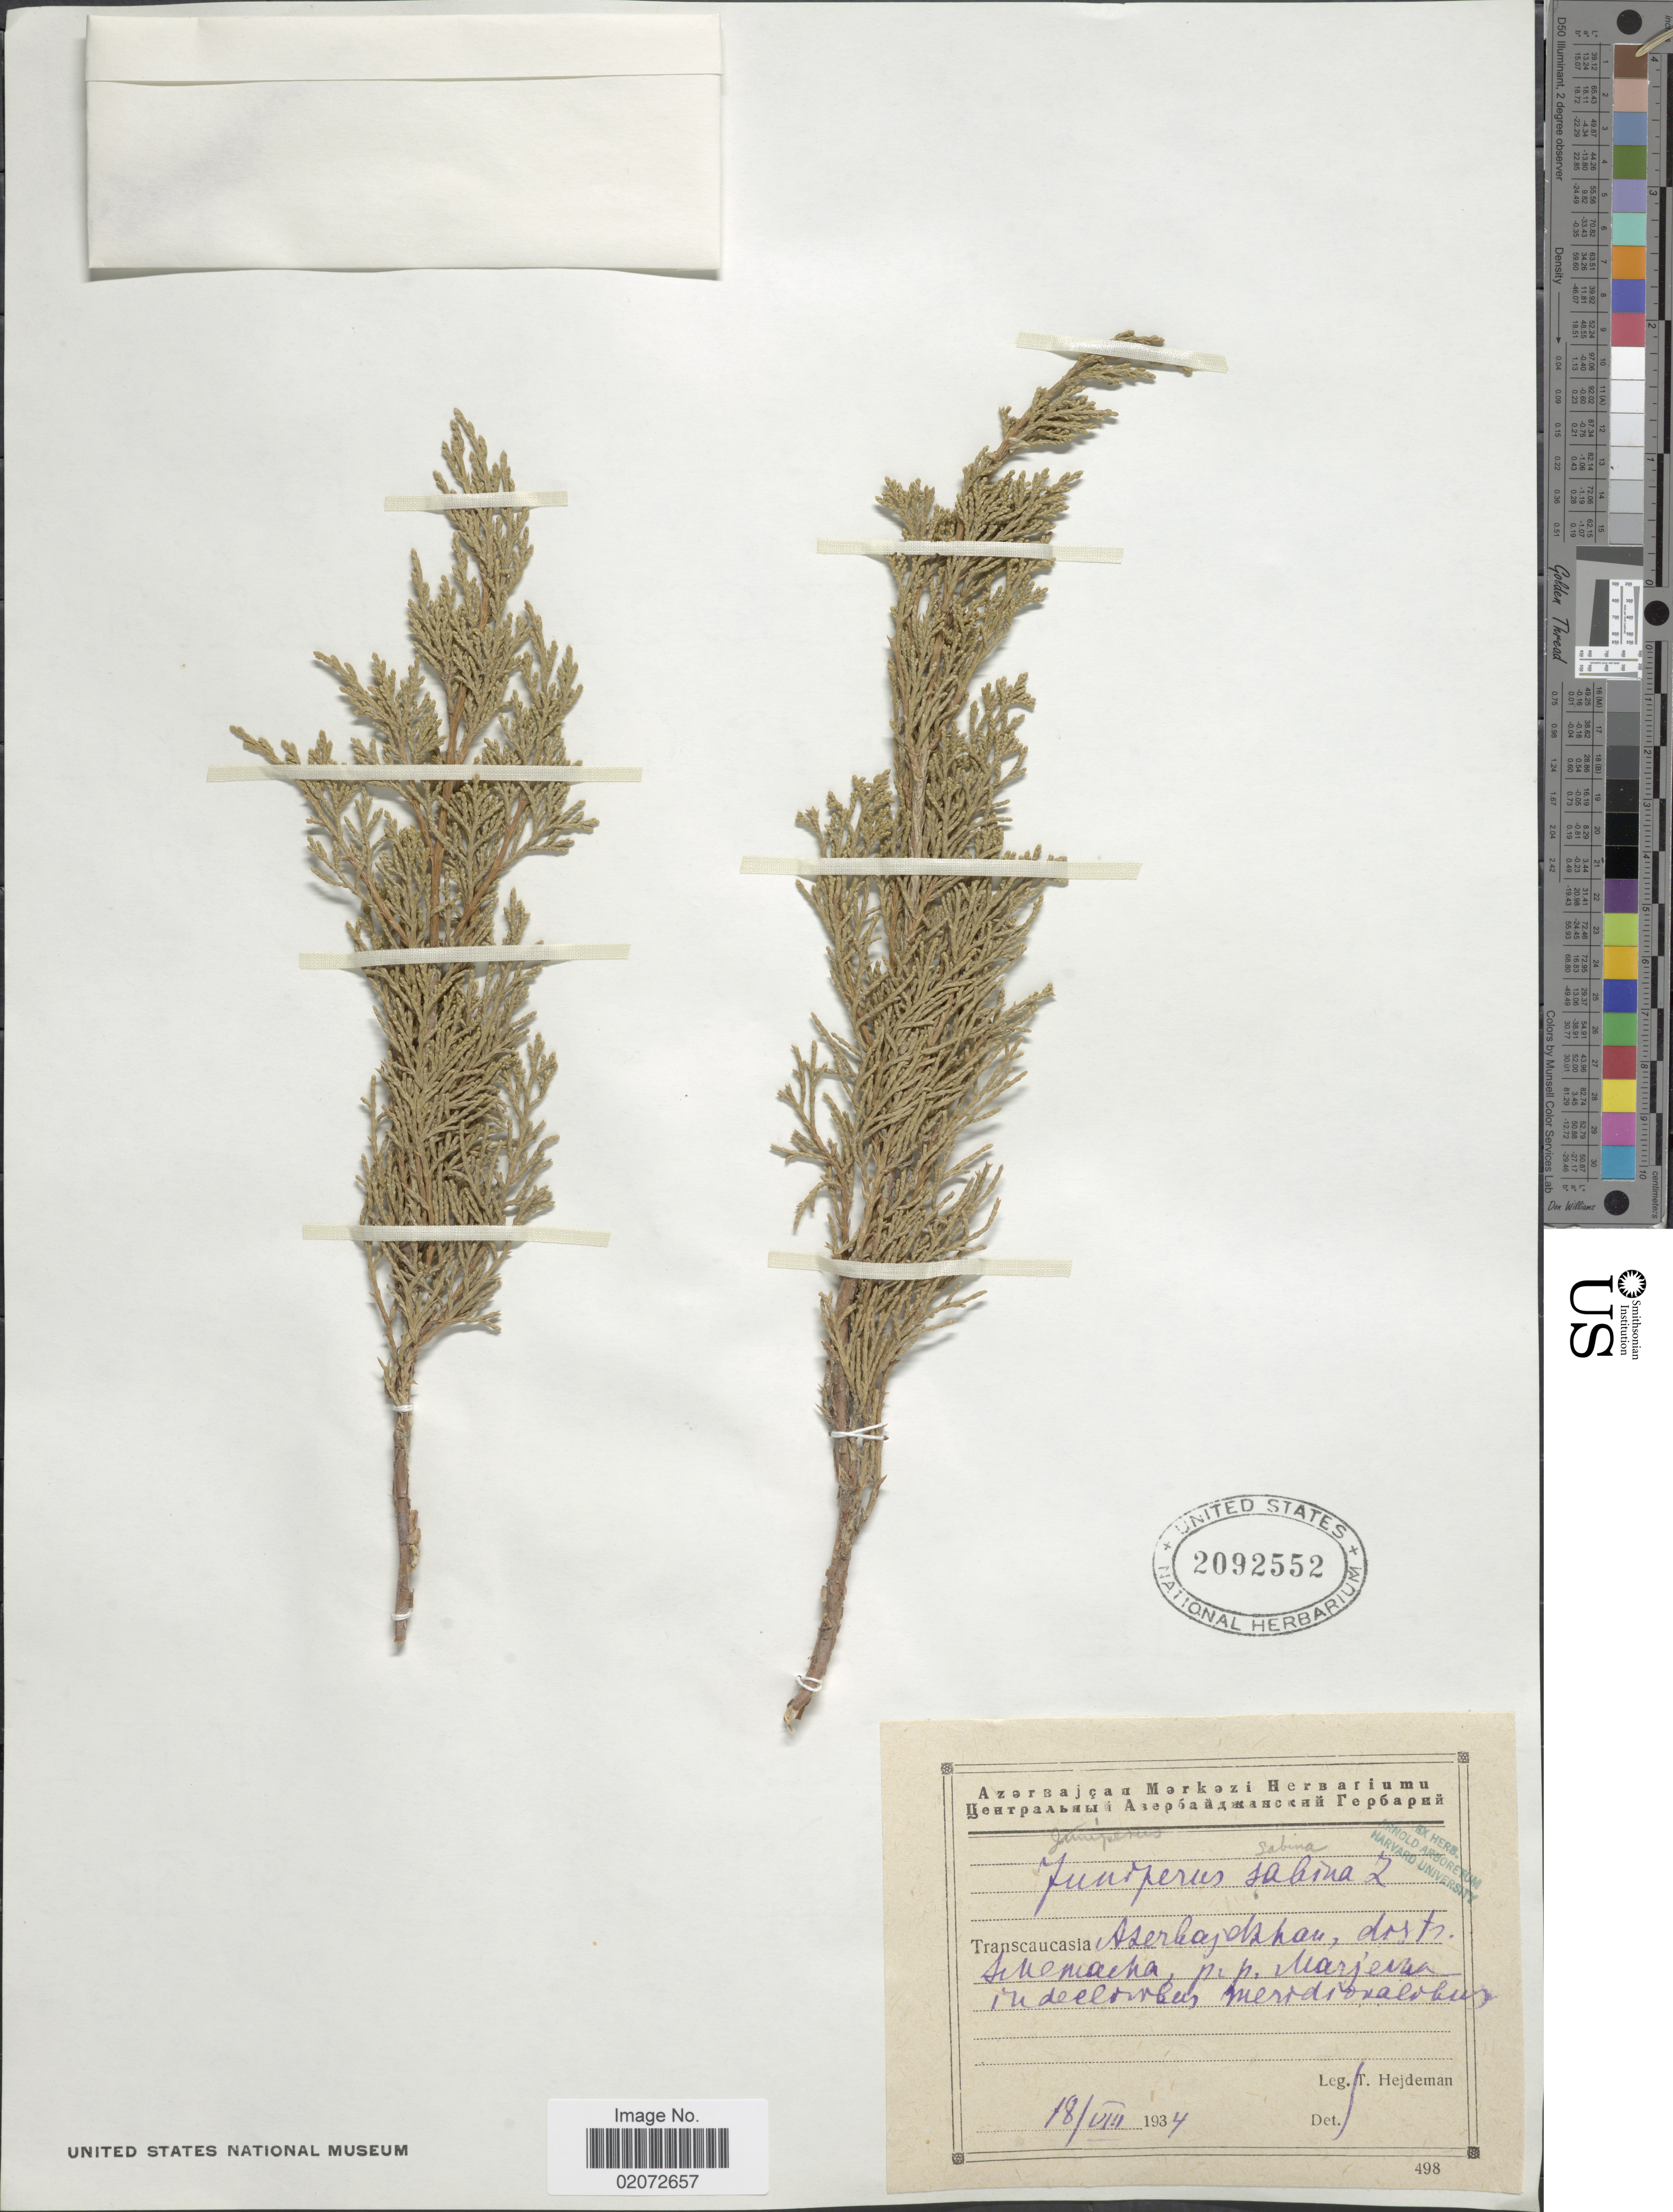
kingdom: Plantae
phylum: Tracheophyta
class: Pinopsida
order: Pinales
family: Cupressaceae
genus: Juniperus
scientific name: Juniperus sabina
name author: L.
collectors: T. Hejdeman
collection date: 1934-08-18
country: Azerbaijan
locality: Marjevka [Nagarakhana], Shamakhi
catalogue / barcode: US 2092552